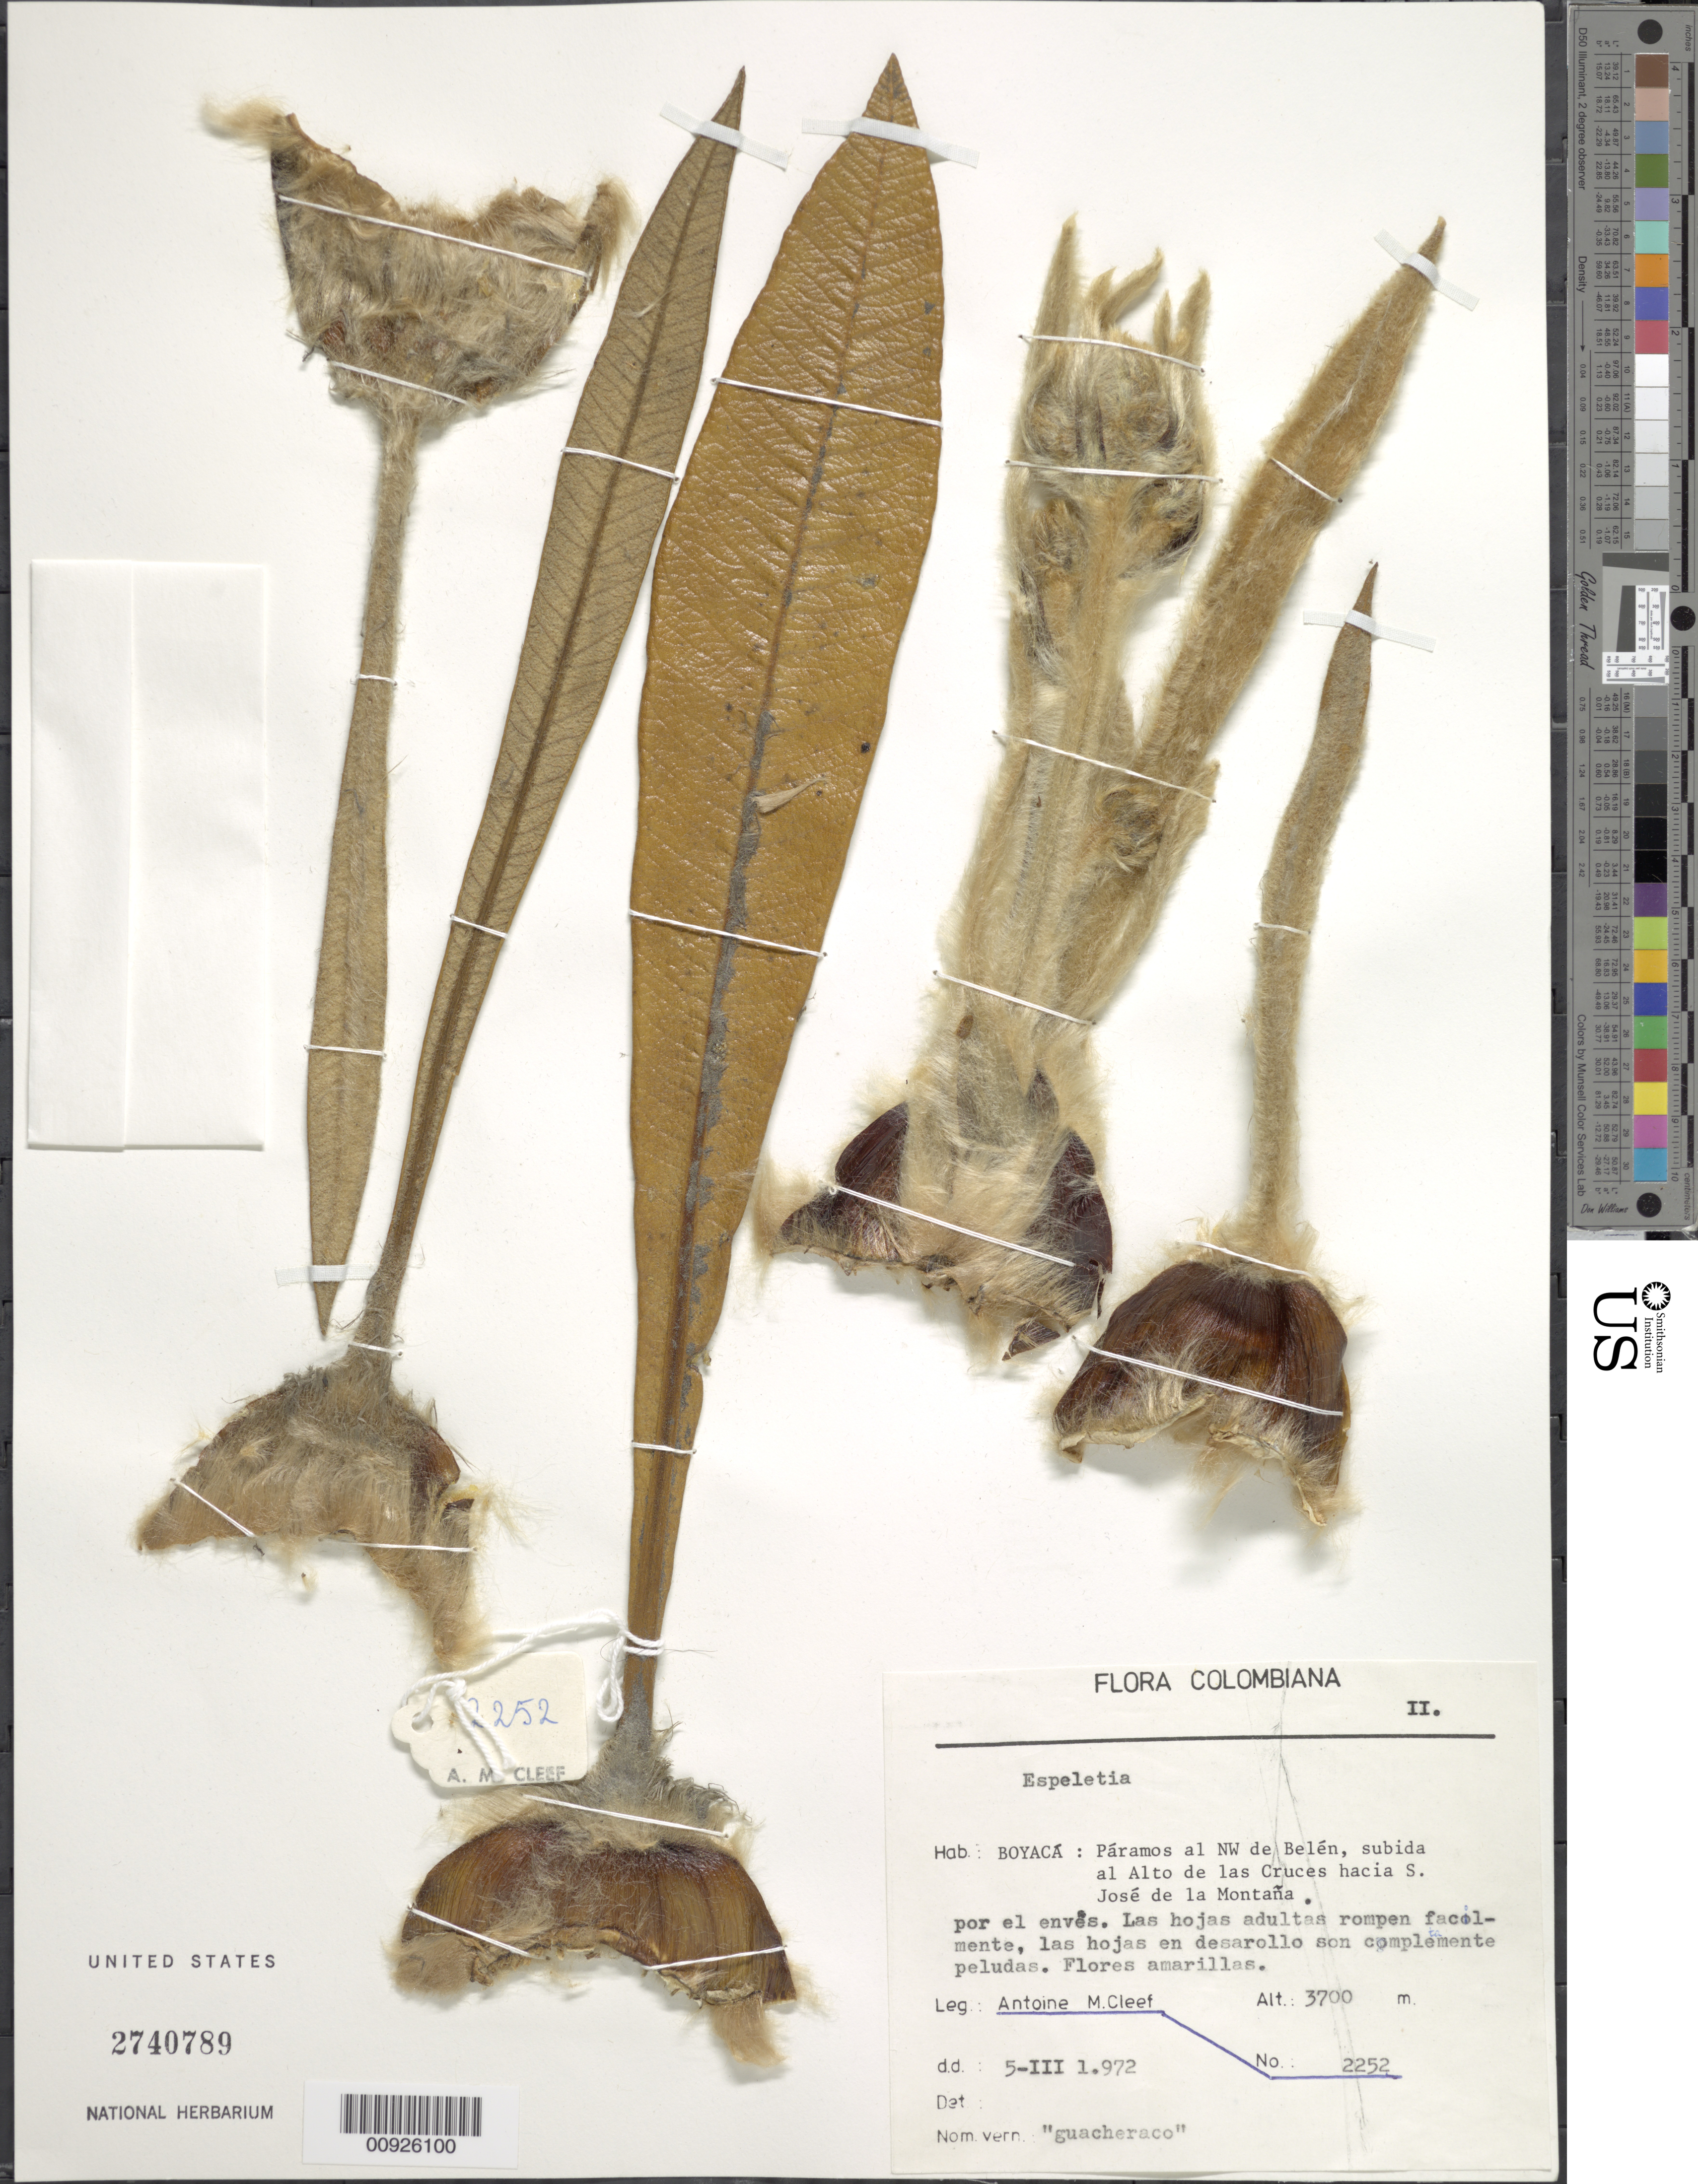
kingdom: Plantae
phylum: Tracheophyta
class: Magnoliopsida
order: Asterales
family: Asteraceae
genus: Espeletiopsis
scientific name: Espeletiopsis jimenez-quesadae var. guacharaca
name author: (S. Díaz) Cuatrec.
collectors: A. M. Cleef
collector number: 2252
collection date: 1972-03-05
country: Colombia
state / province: Boyacá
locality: Boyacá: Paramaos al NW de Belen, subida al Alto de las Cruces hacia S. Jose de la Montana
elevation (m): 3700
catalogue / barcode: US 2740789